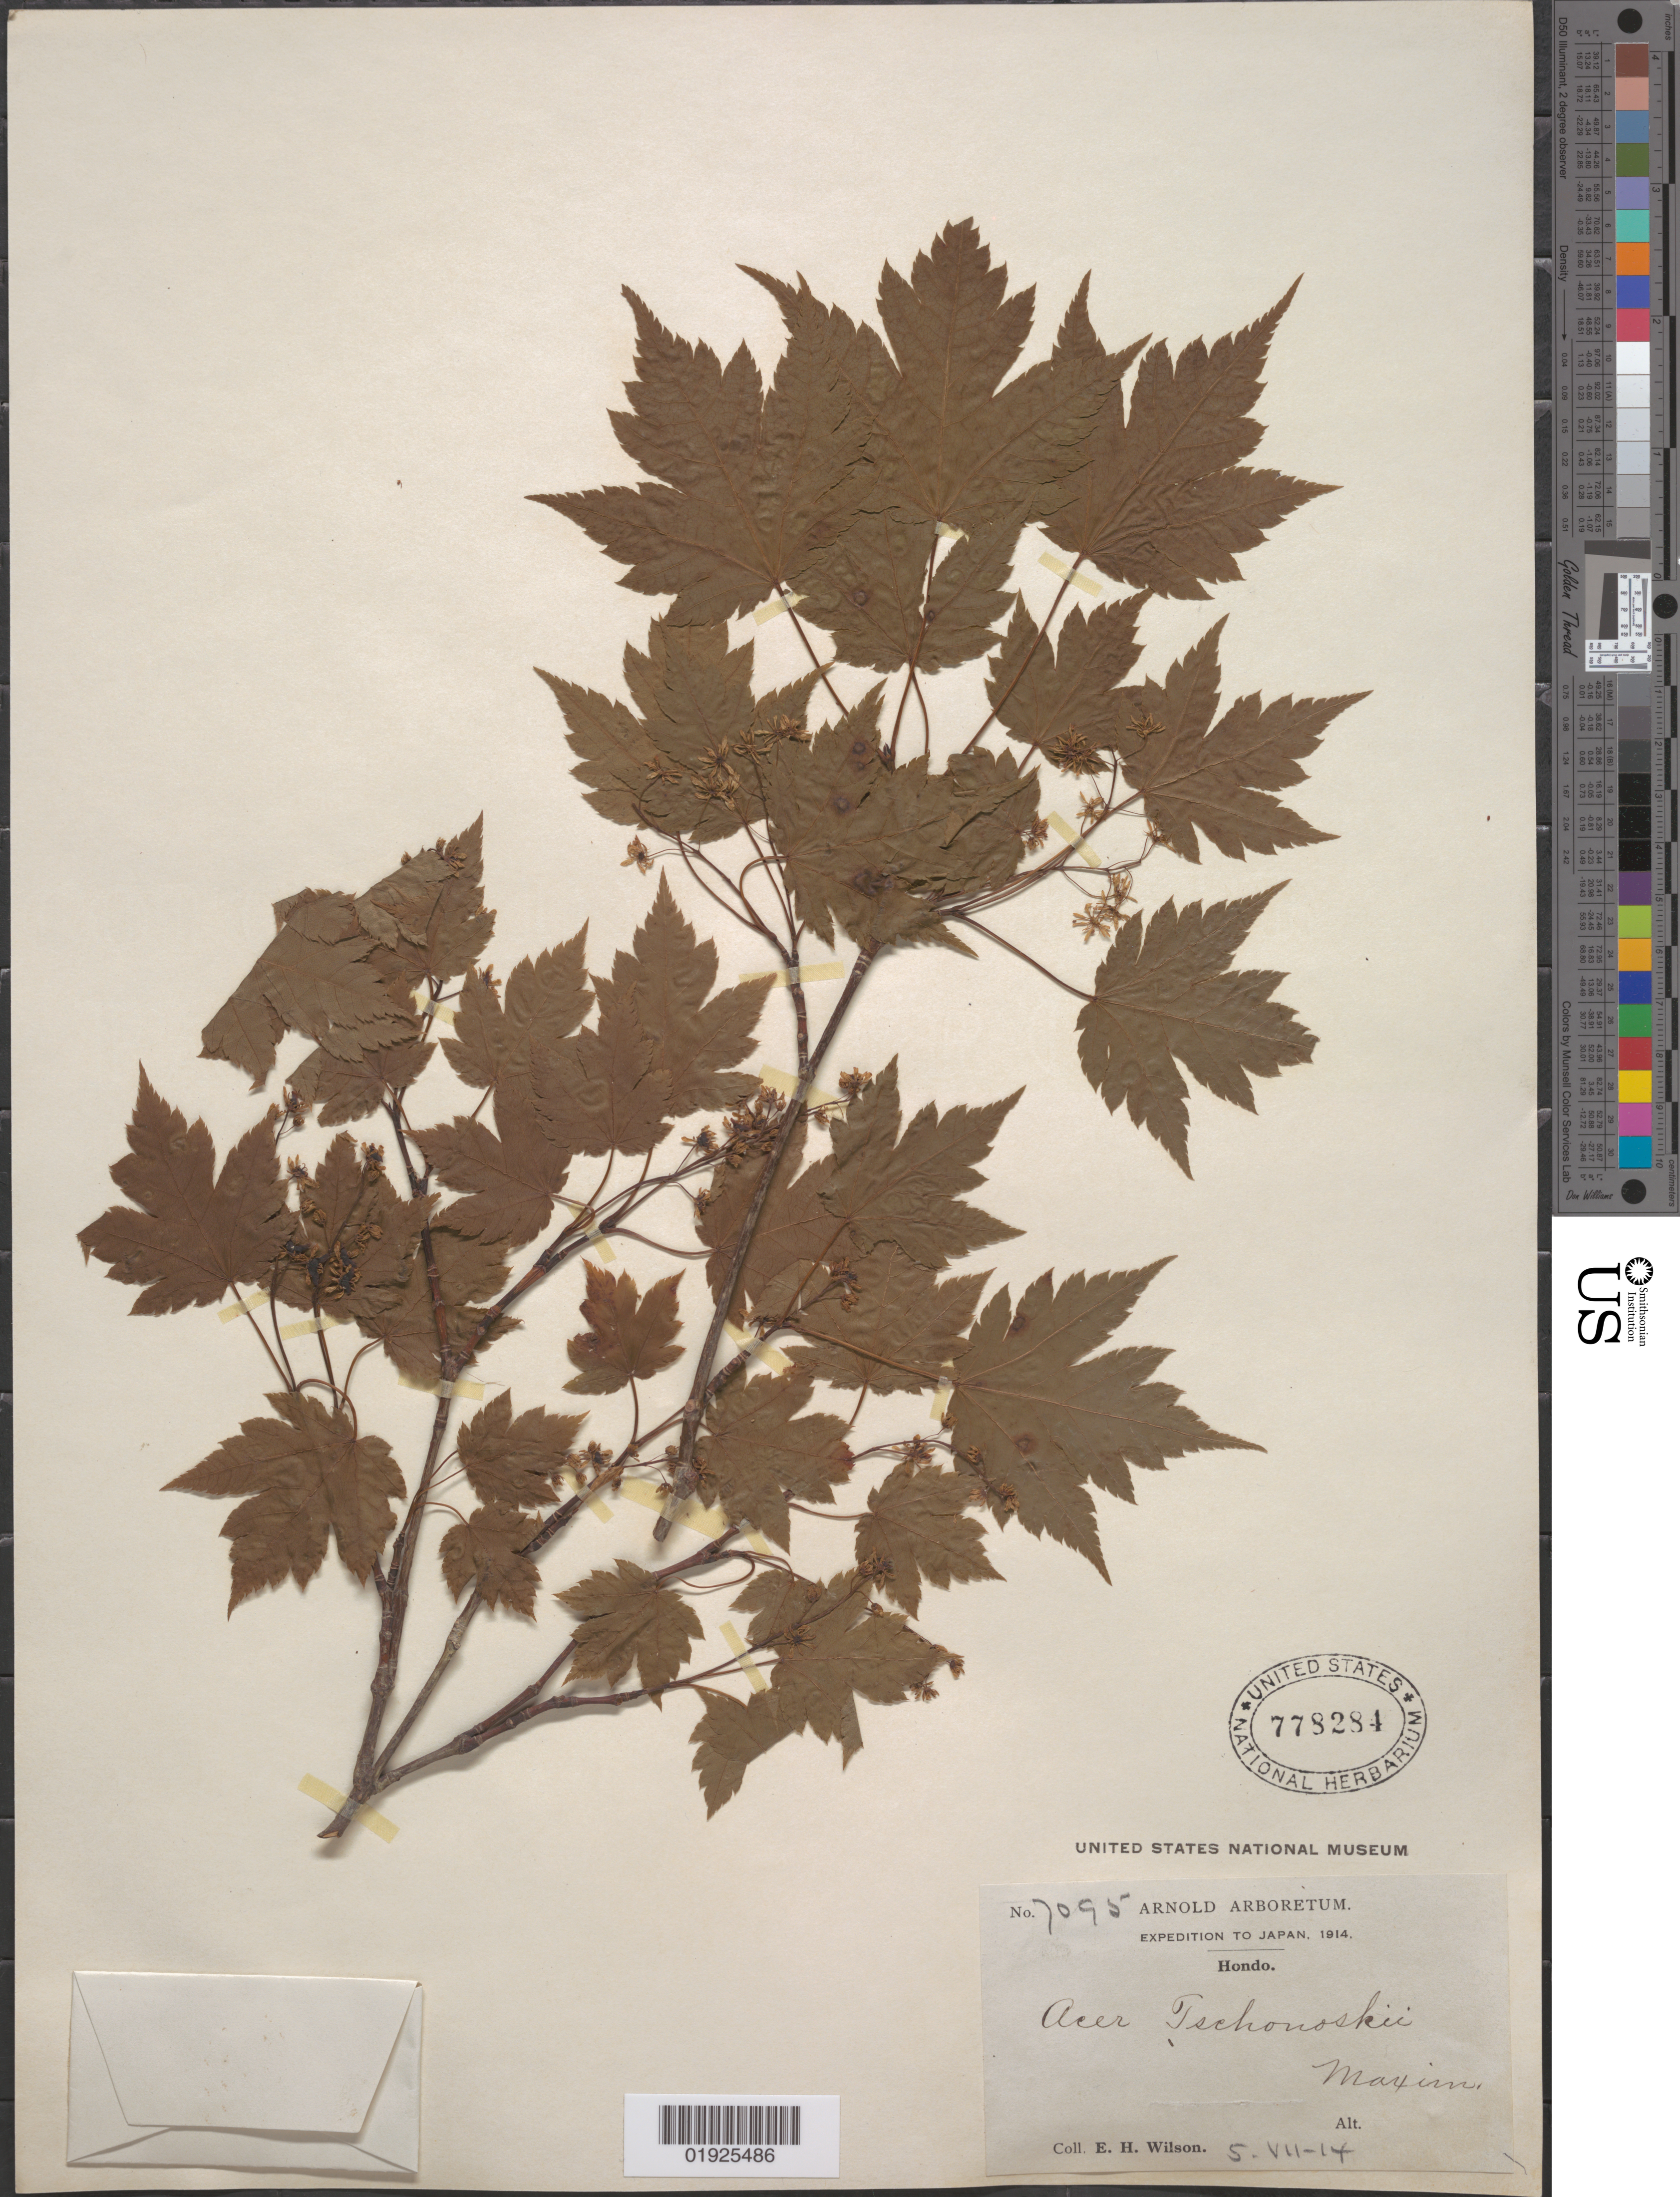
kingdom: Plantae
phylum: Tracheophyta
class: Magnoliopsida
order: Sapindales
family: Sapindaceae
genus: Acer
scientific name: Acer tschonoskii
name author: Maxim.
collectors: E. H. Wilson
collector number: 7095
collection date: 1914-07-05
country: Japan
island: Honshu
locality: Hondo [Honshu]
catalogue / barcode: US 778284